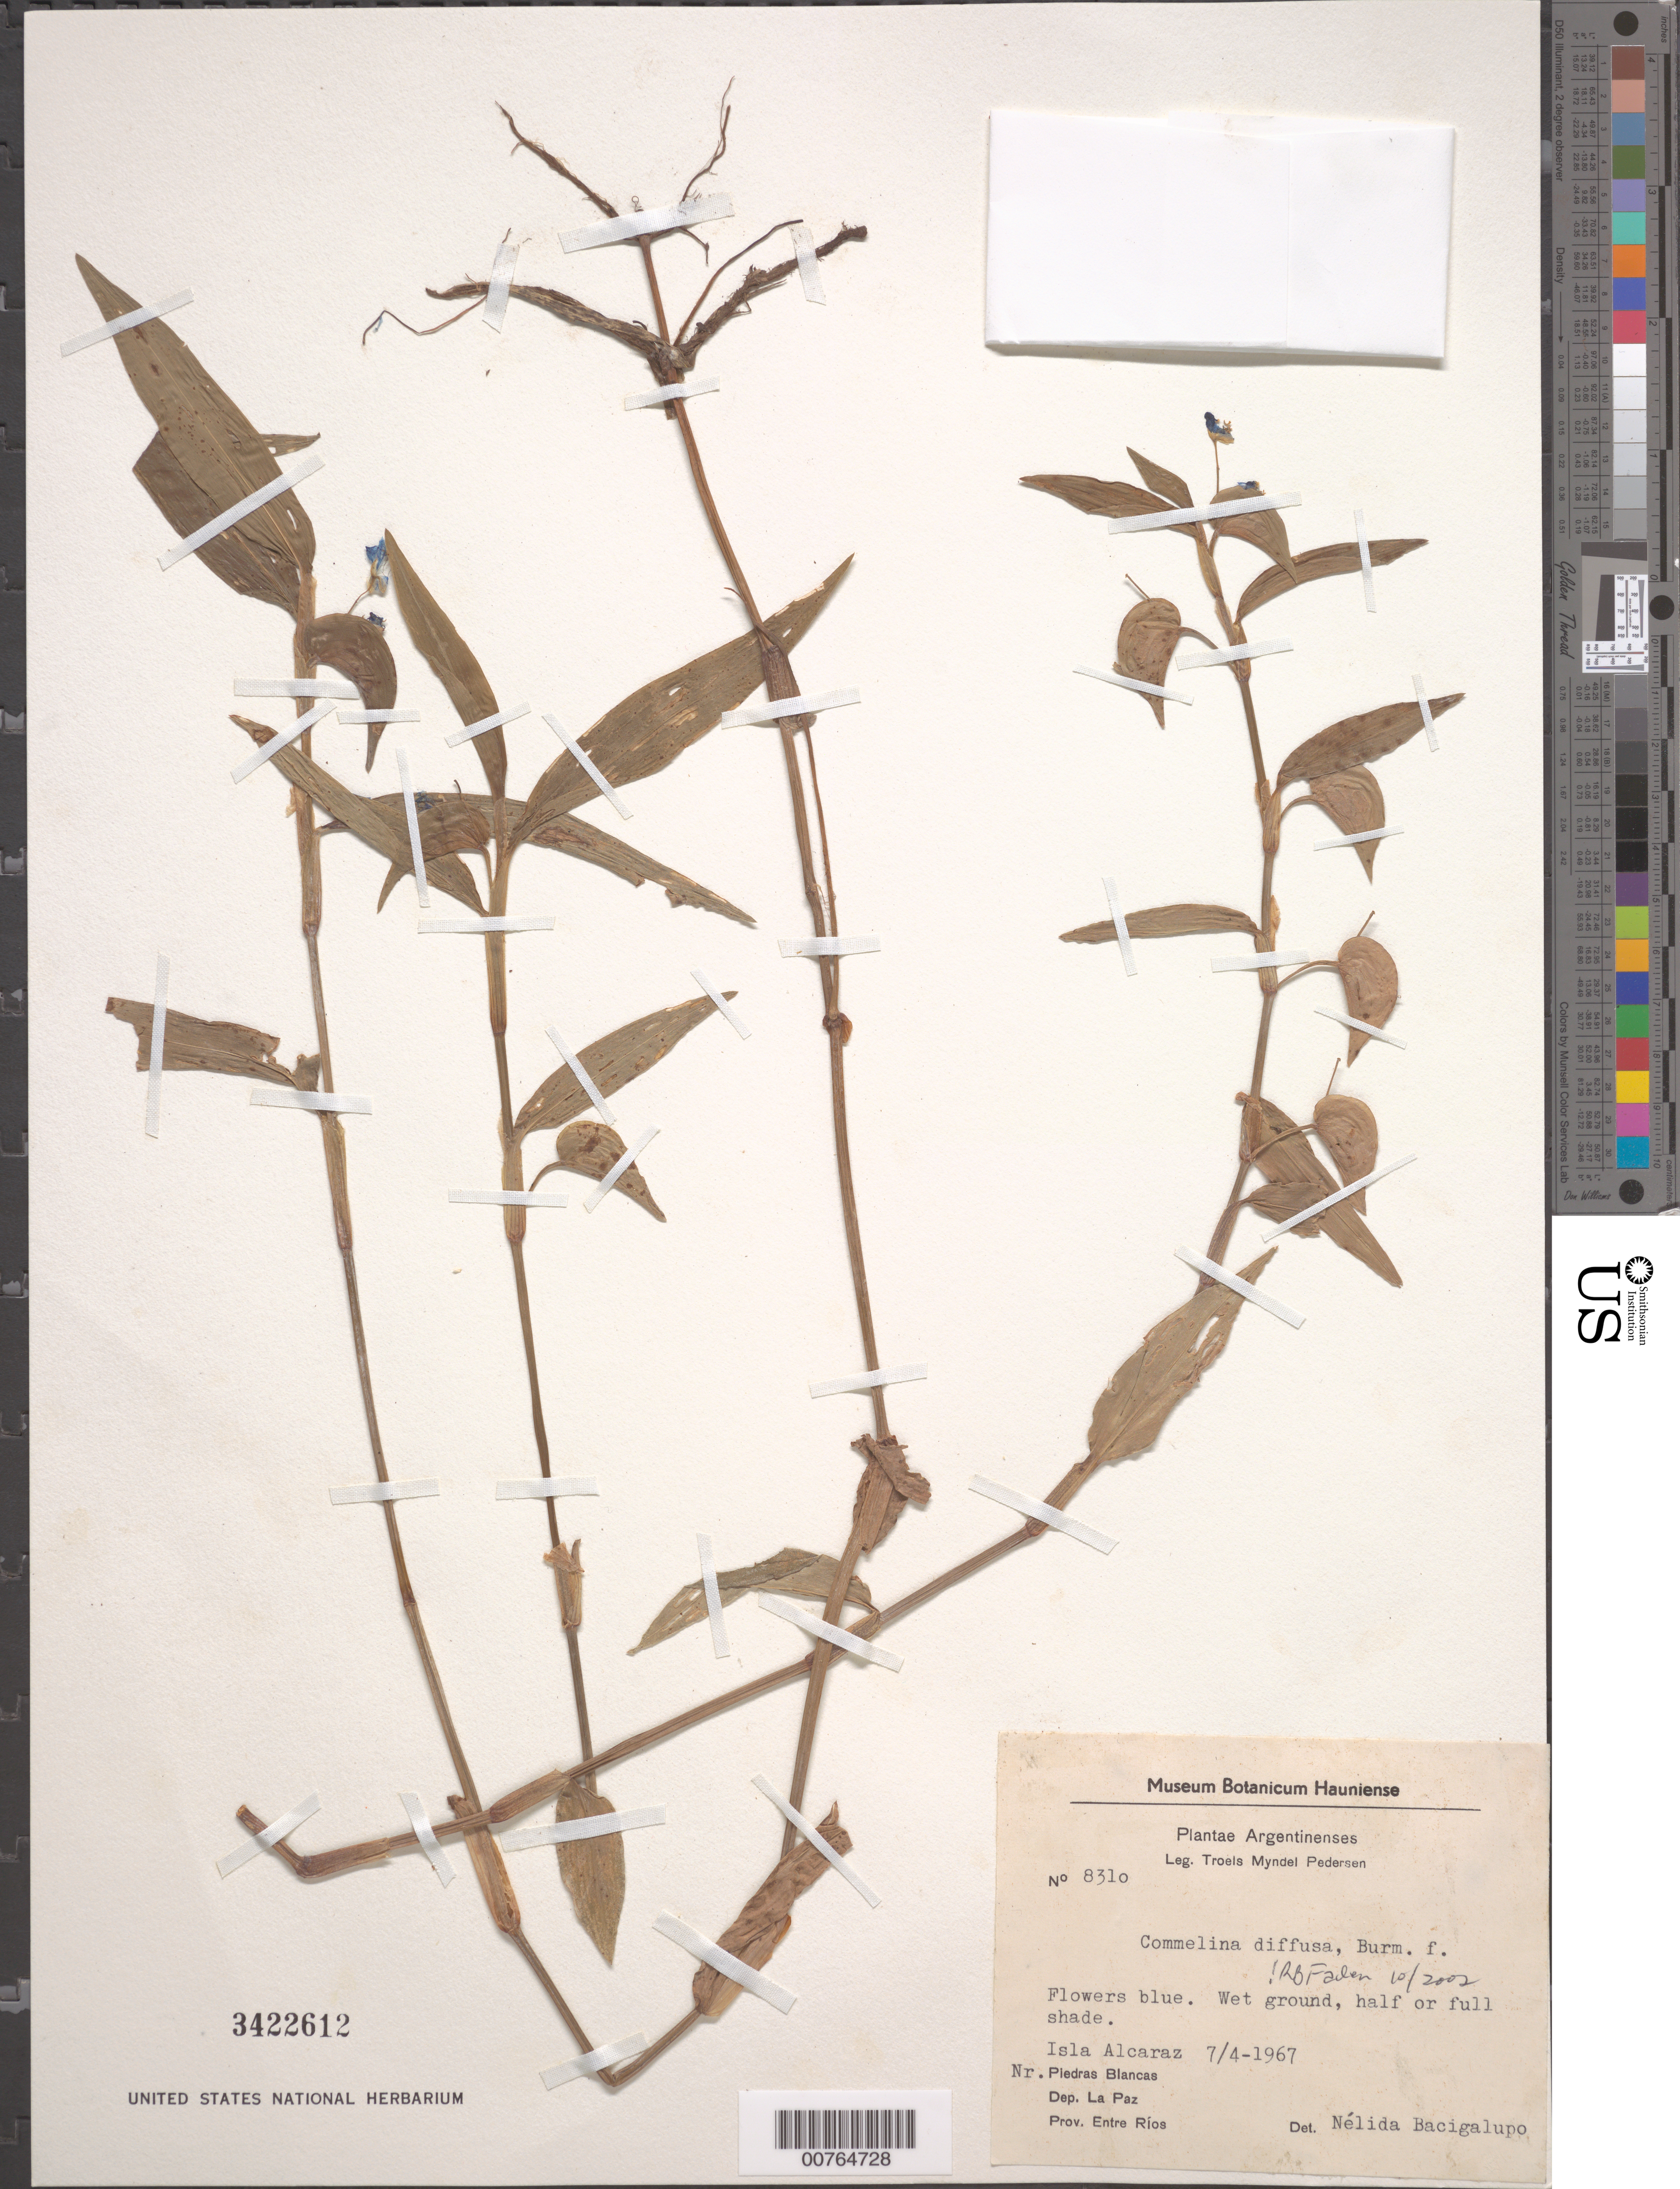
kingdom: Plantae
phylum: Tracheophyta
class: Liliopsida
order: Commelinales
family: Commelinaceae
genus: Commelina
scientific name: Commelina diffusa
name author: Burm. f.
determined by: Faden, Robert B., (US), Smithsonian Institution - National Museum of Natural History (UNITED STATES)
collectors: T. M. Pedersen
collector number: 8310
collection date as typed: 04 Jul 1967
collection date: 1967-07-04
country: Argentina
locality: Isla Alcaraz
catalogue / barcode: US 3422612